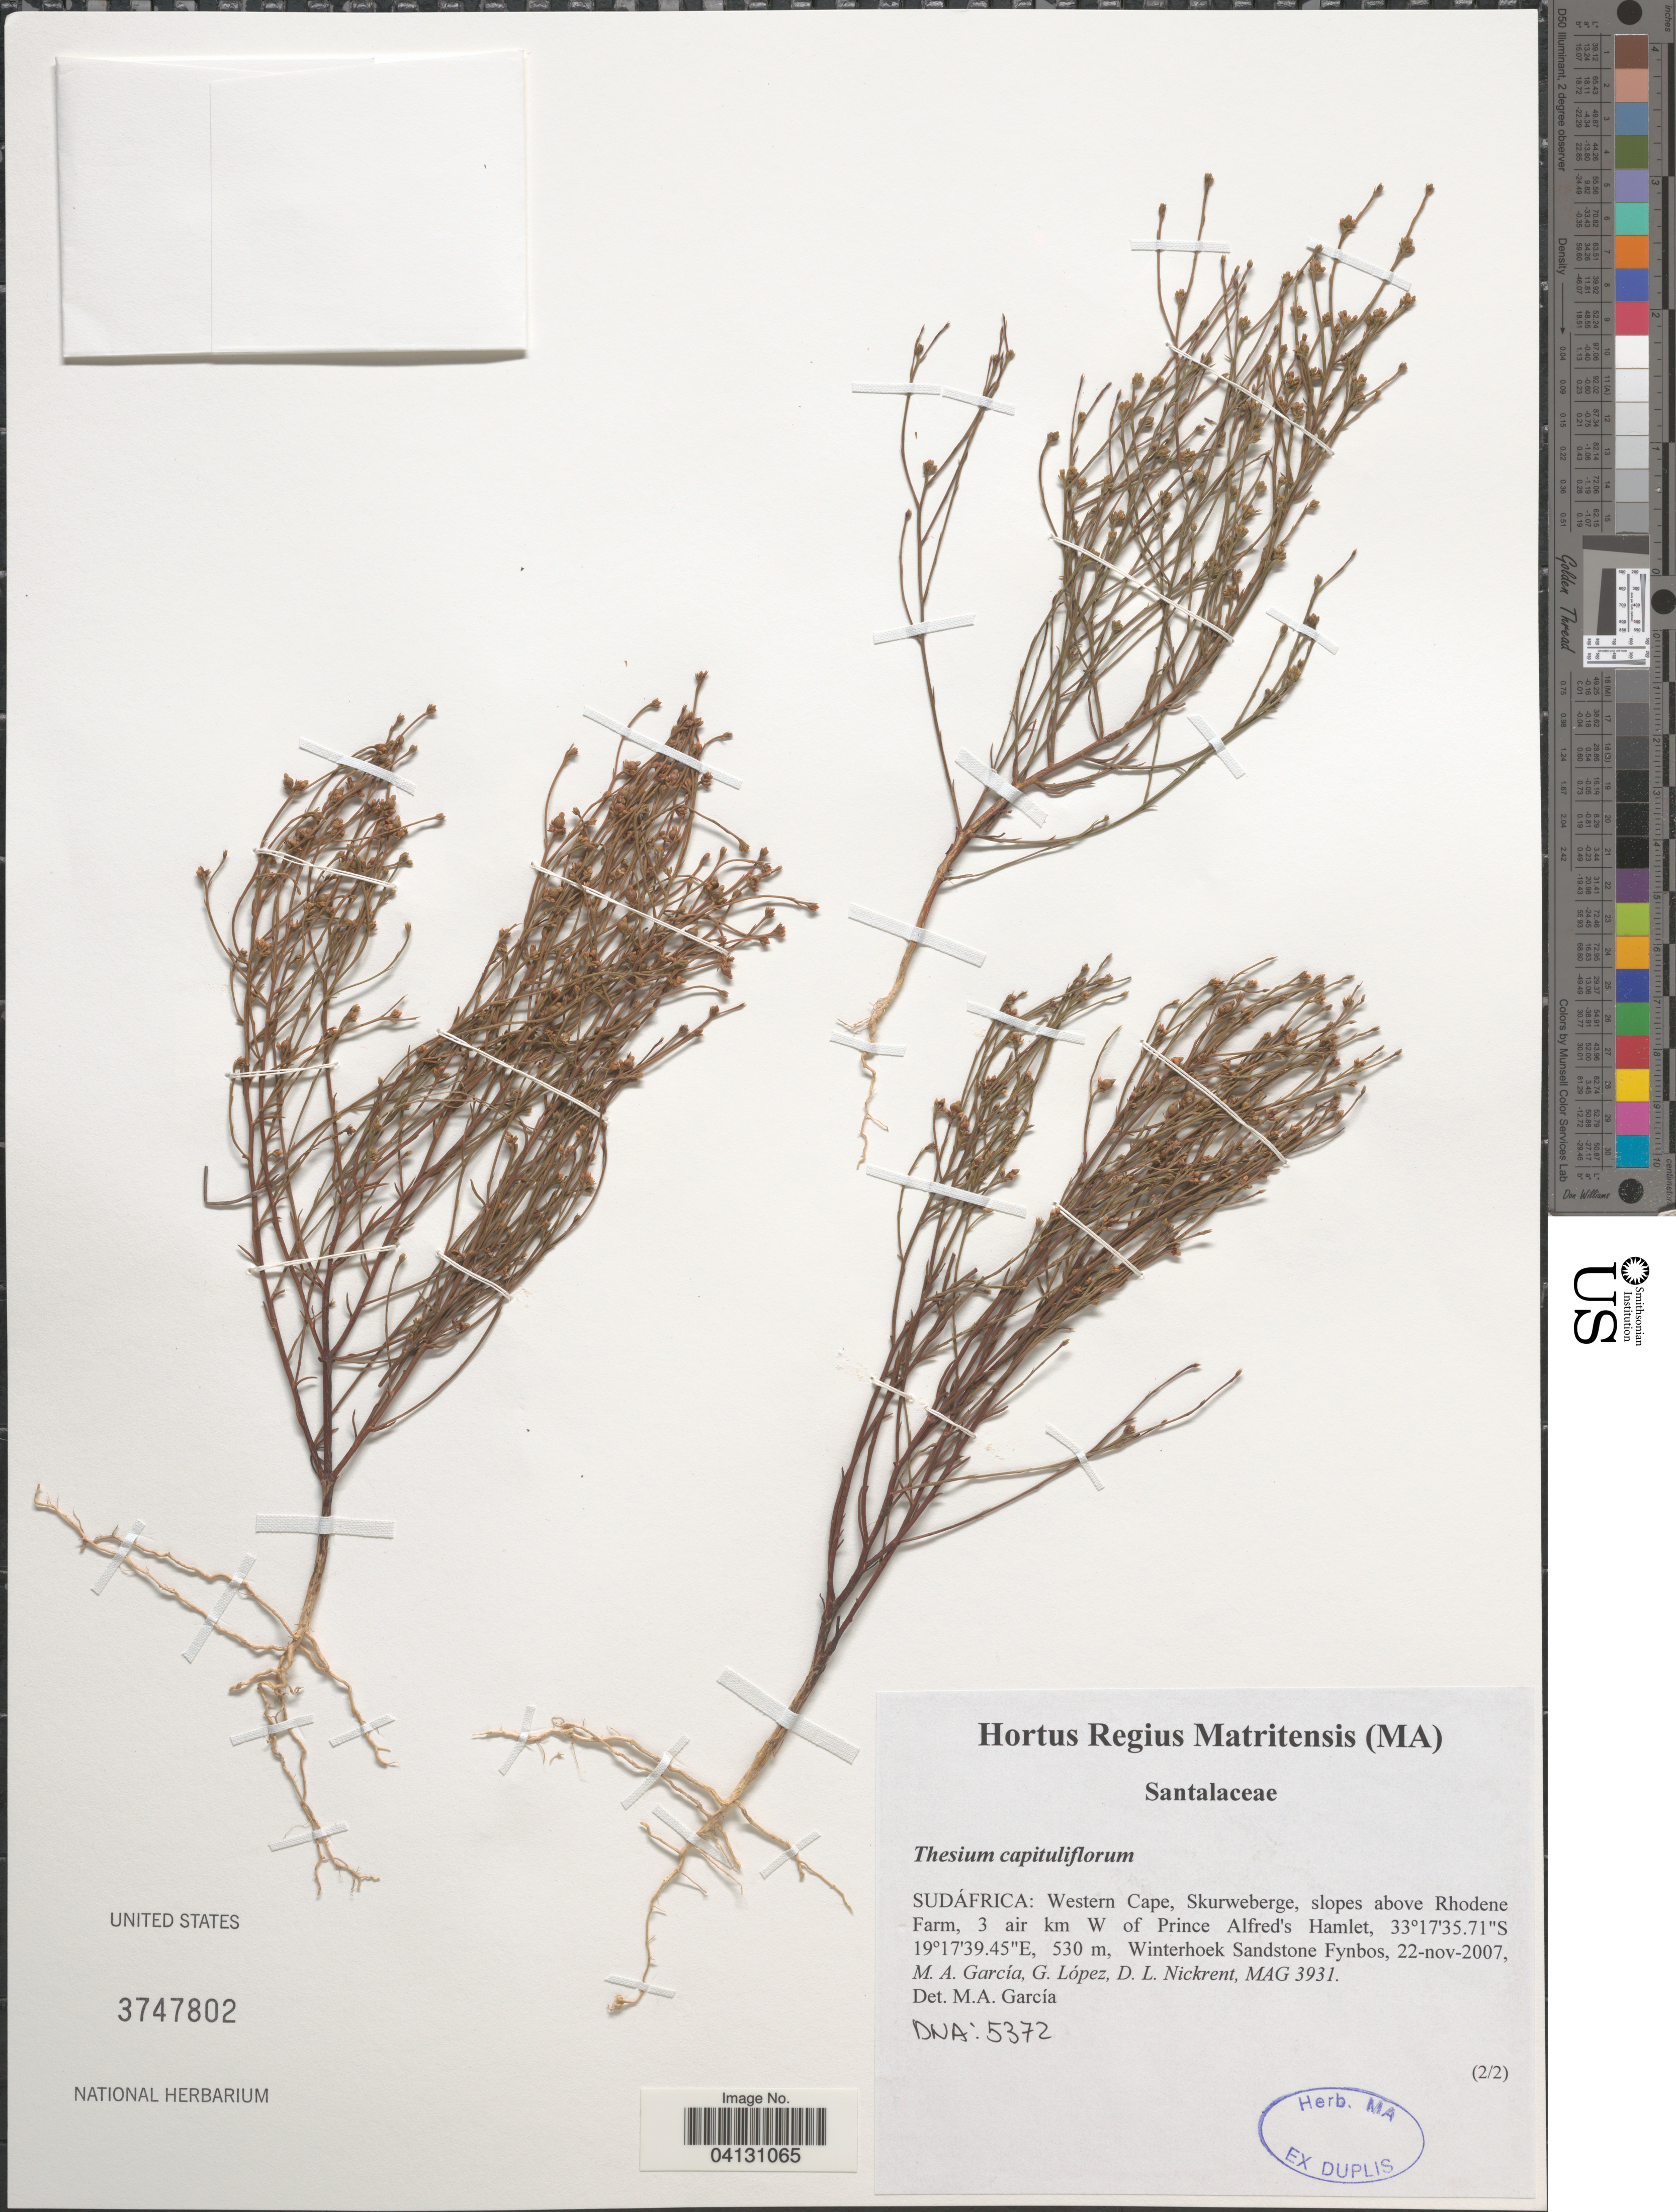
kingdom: Plantae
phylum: Tracheophyta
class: Magnoliopsida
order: Santalales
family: Thesiaceae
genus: Thesium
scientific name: Thesium capituliflorum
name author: Sond.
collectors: M. A. García, G. López & D. Nickrent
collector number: MAG3931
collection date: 2007-11-22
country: South Africa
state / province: Western Cape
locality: Sudáfrica: Skurweberge, slopes above Rhodene Farm, 3 air km W of Prince Alfred's Hamlet. Winterhoek Sandstone Fynbos.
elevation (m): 530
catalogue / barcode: US 3747802